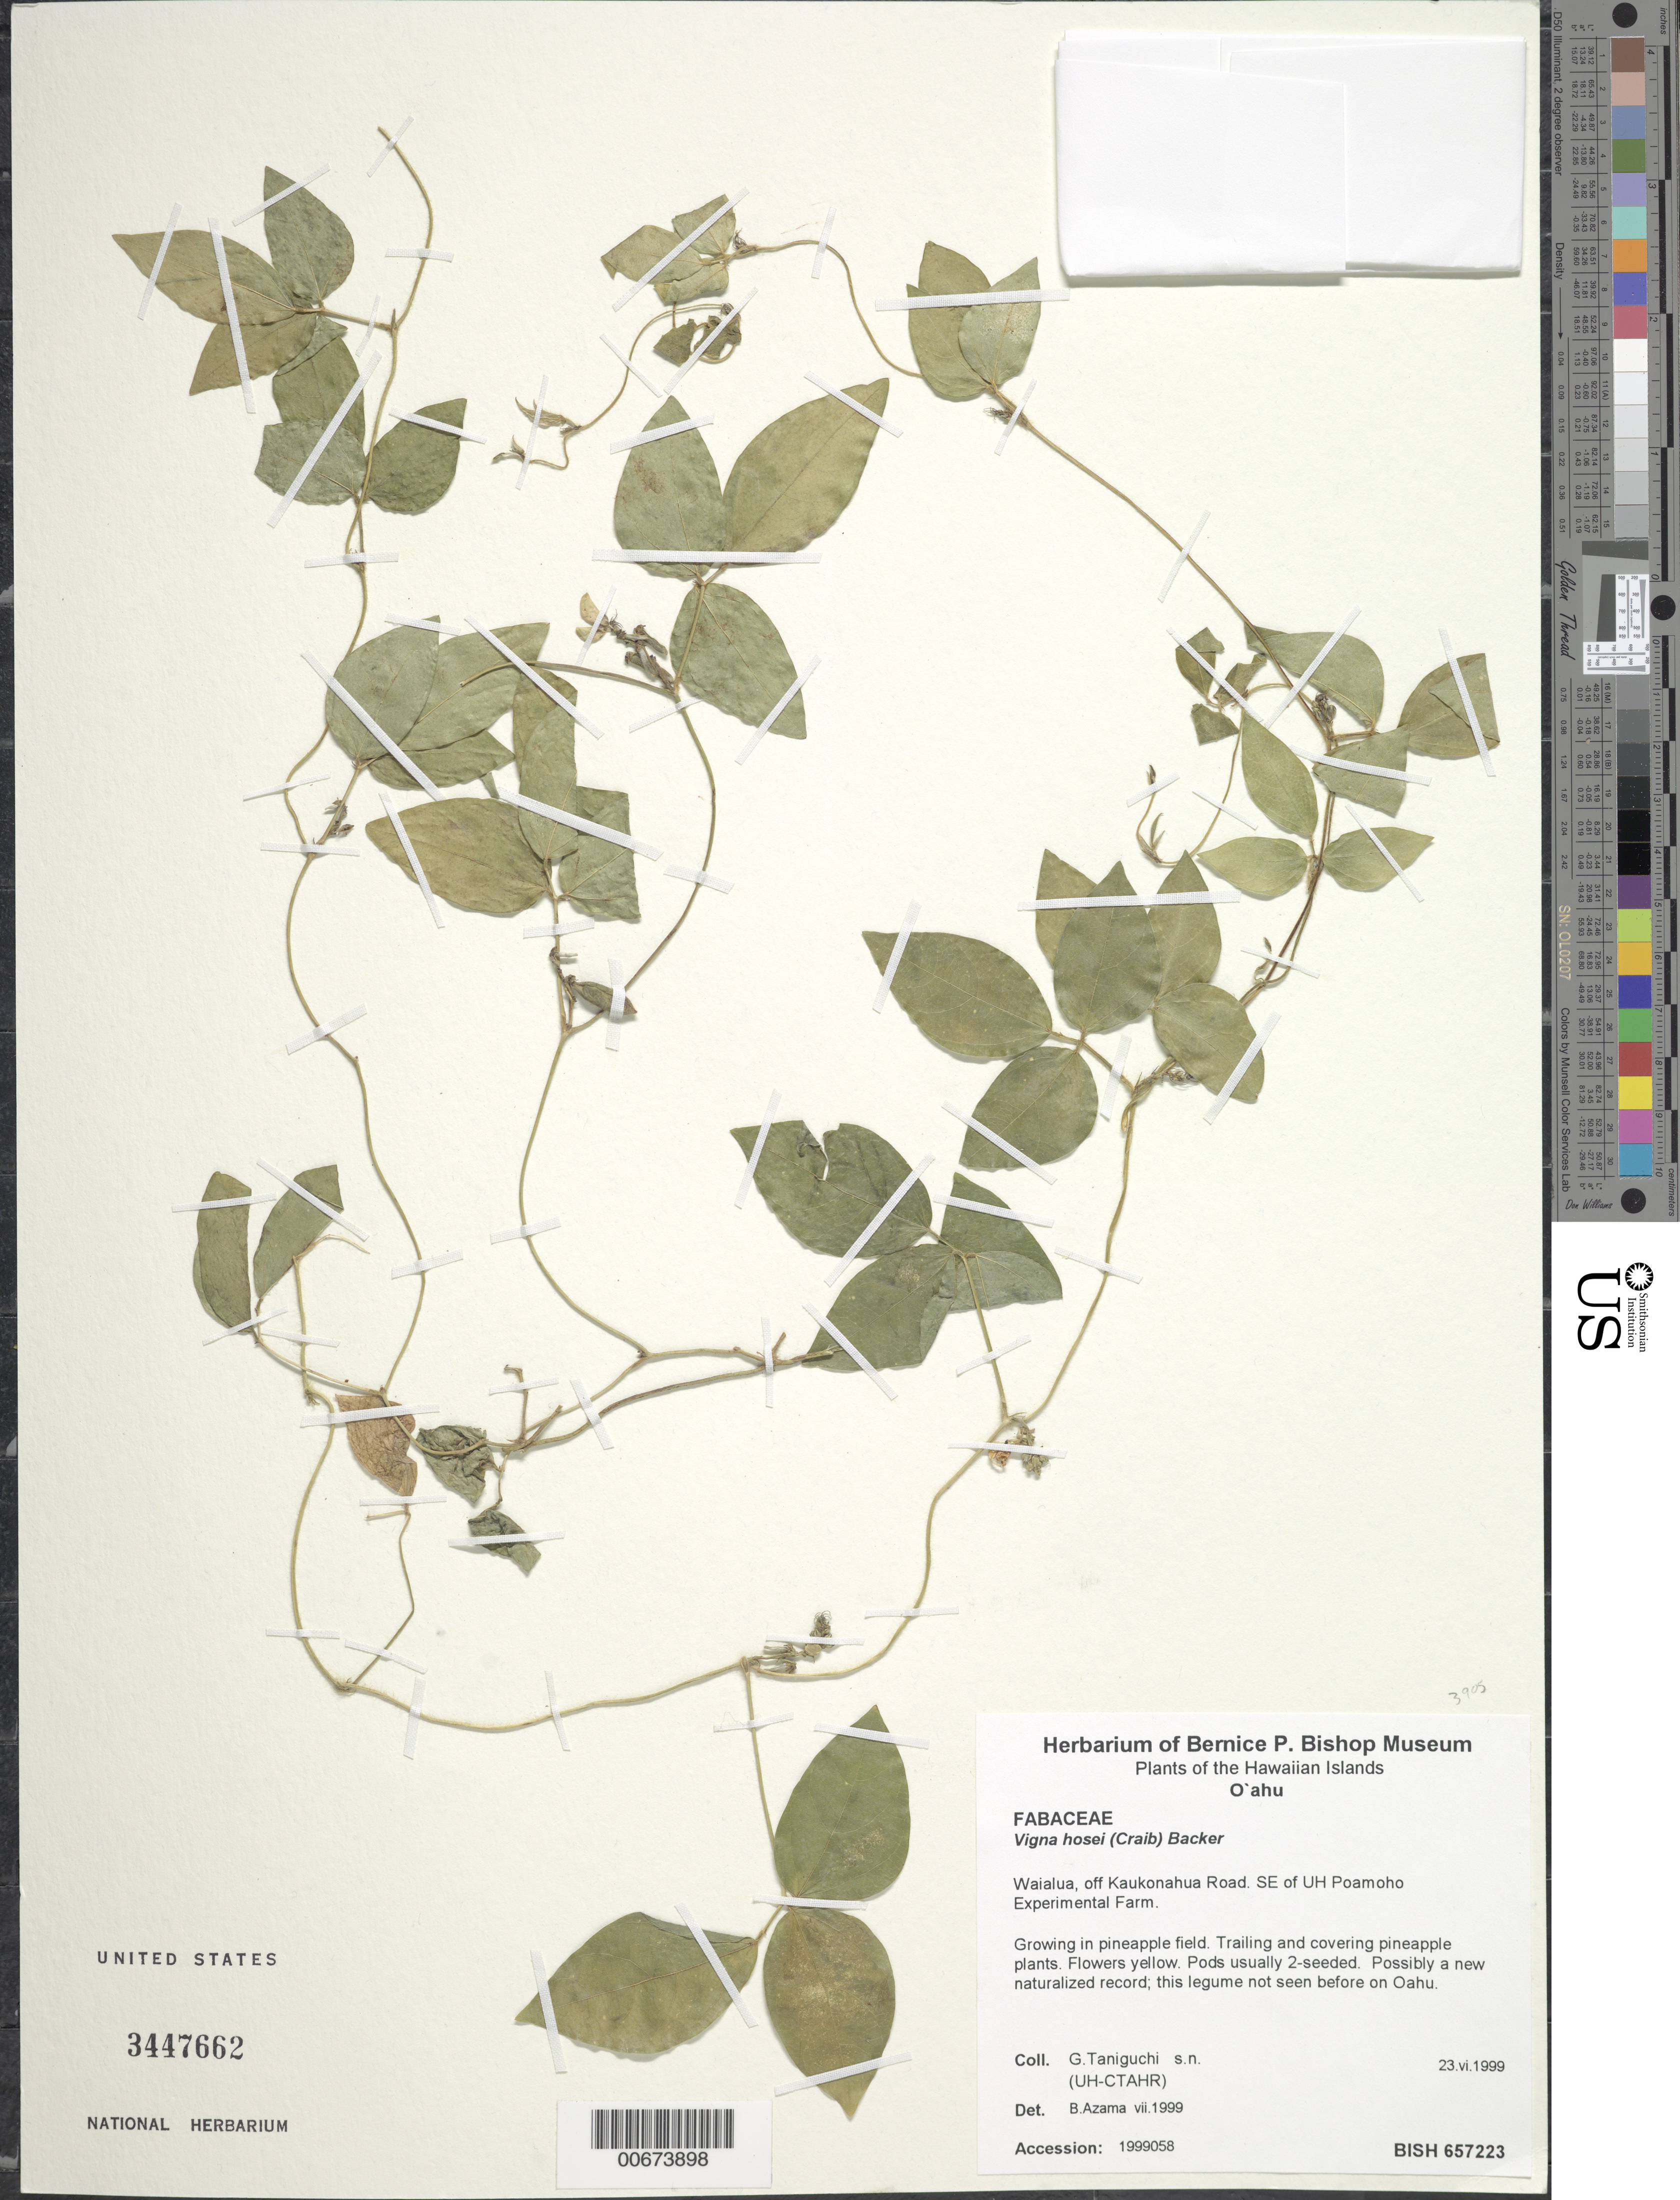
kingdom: Plantae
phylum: Tracheophyta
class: Magnoliopsida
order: Fabales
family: Fabaceae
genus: Vigna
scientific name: Vigna hosei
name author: (Craib) Backer ex K. Heyne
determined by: Azama, B.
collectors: G. Taniguchi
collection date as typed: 23 Jun 1999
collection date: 1999-06-23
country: United States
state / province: Hawaii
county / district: Hawaii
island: Oahu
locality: Waialua, off Kaukonahua Road. SE of UH Poamoho Experimental Farm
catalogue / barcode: US 3447662